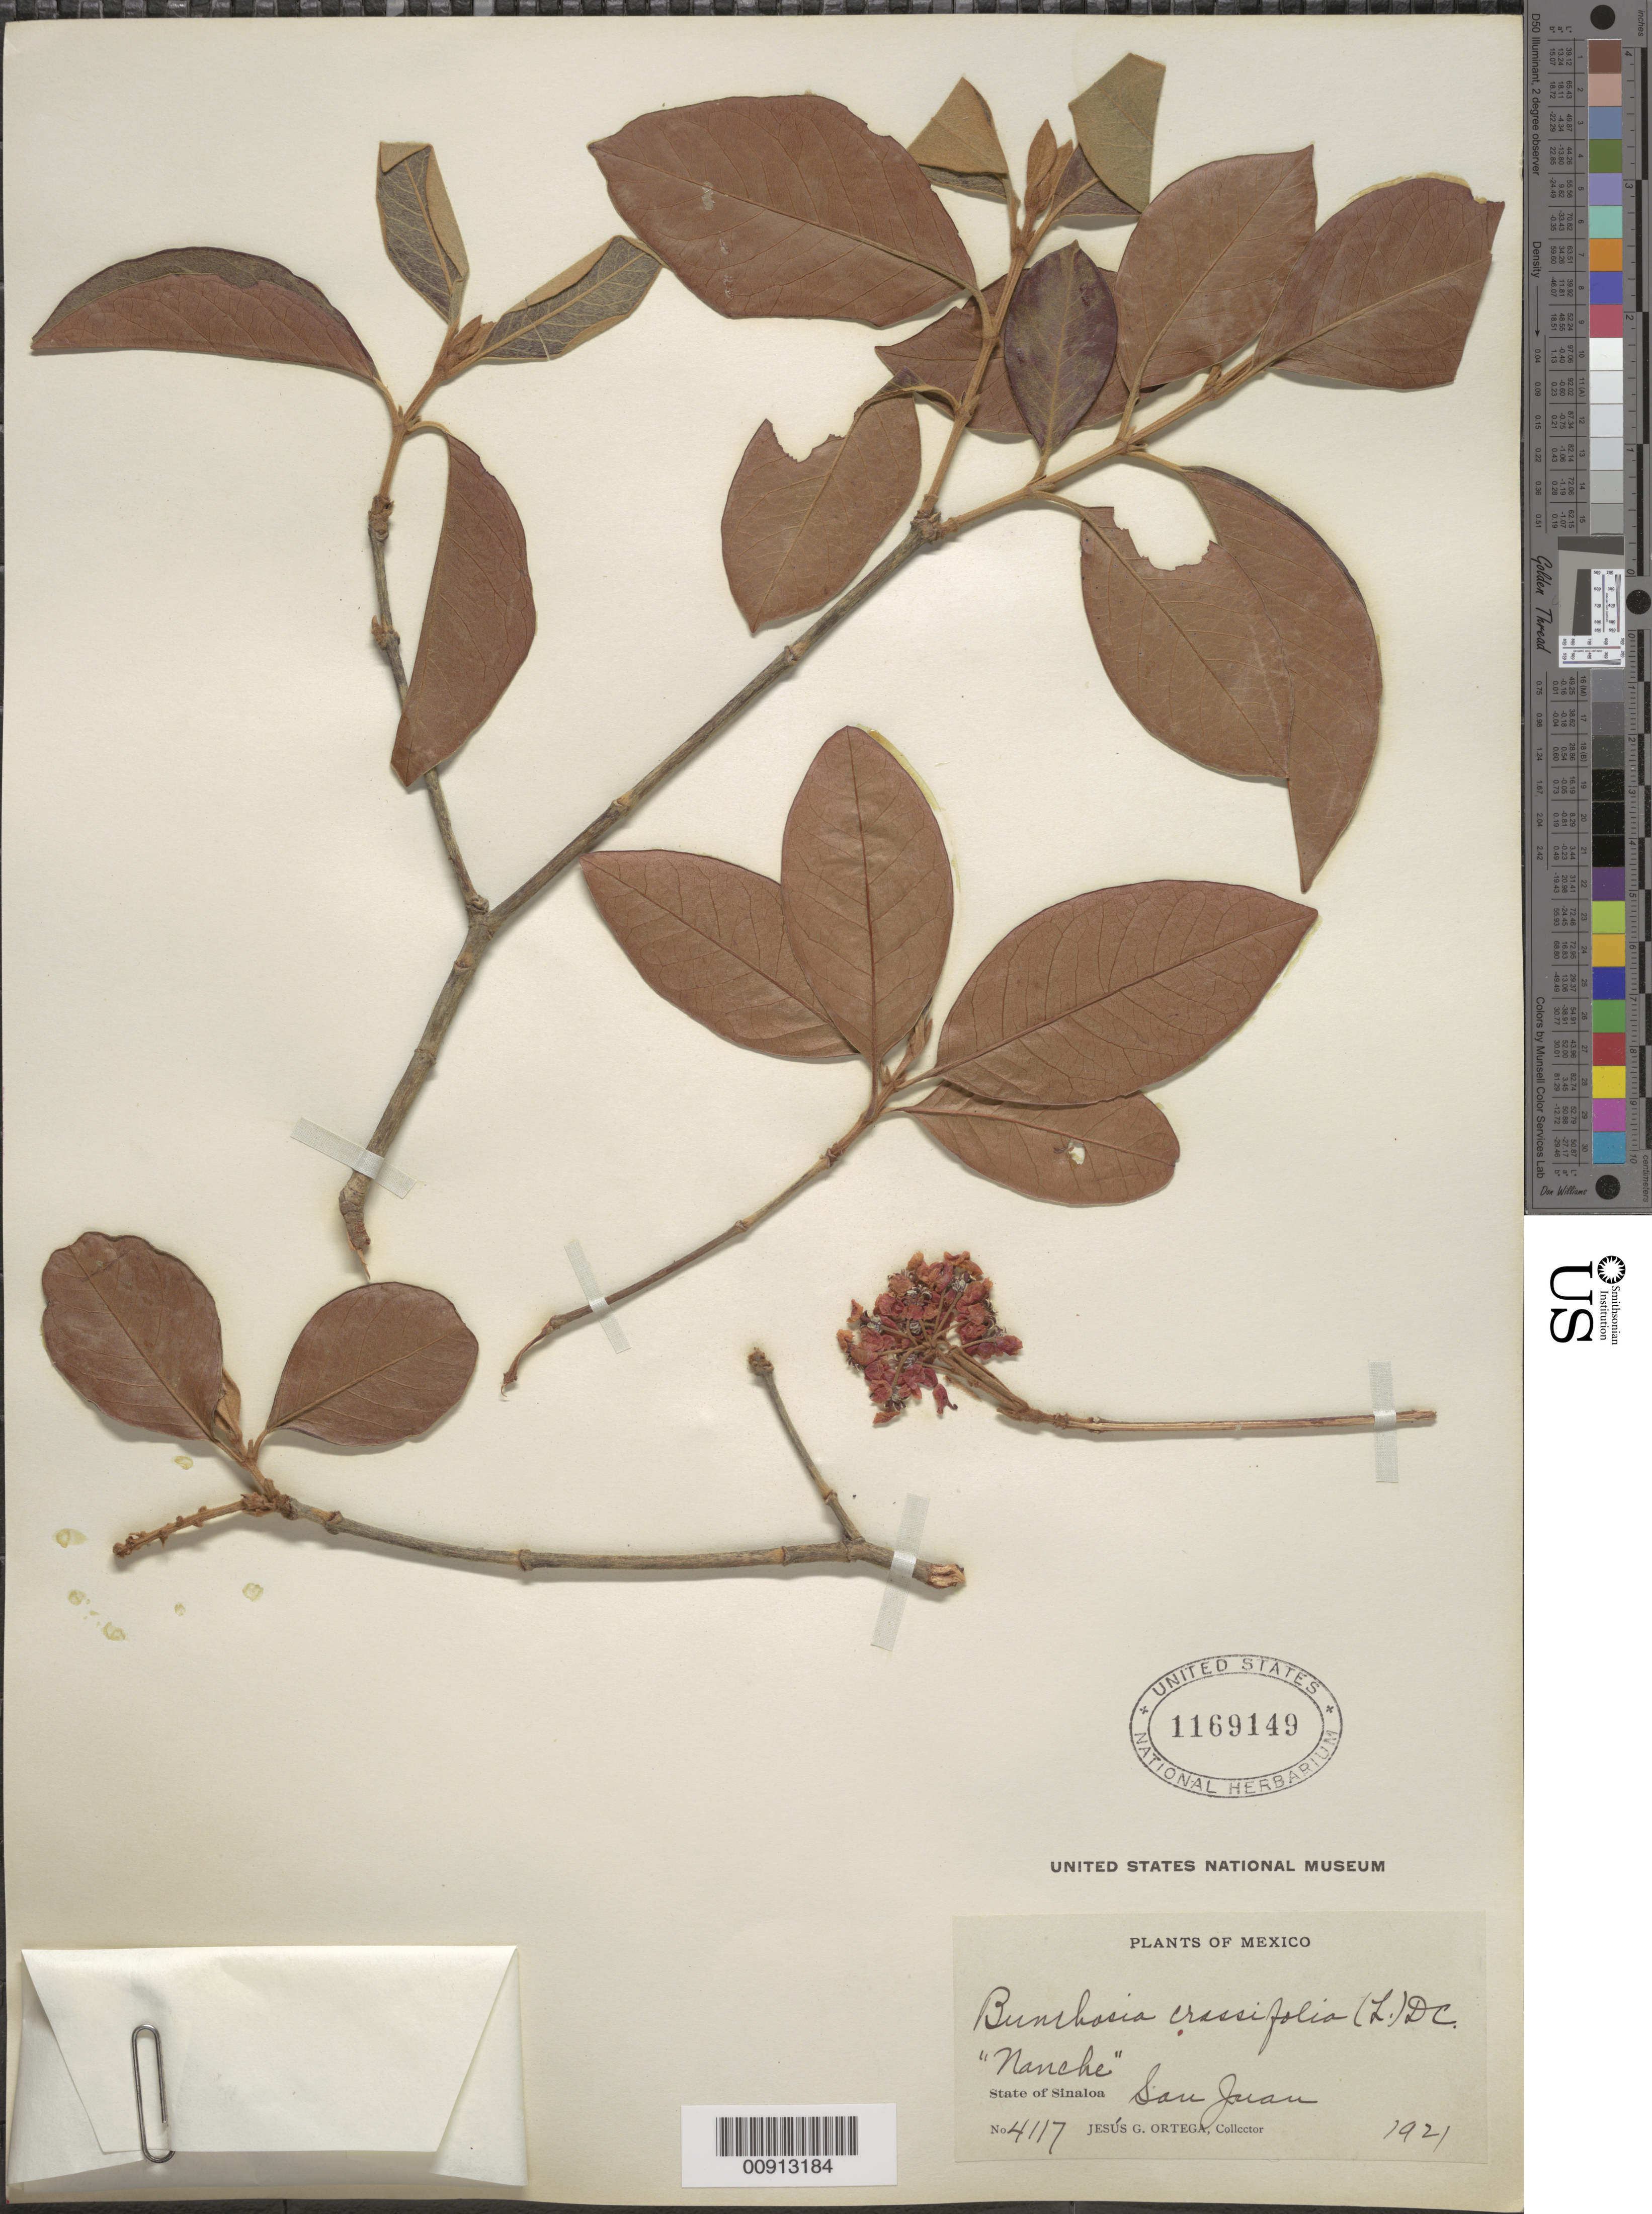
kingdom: Plantae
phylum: Tracheophyta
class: Magnoliopsida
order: Malpighiales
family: Malpighiaceae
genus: Byrsonima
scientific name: Byrsonima crassifolia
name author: (L.) Kunth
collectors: J. Ortega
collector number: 4117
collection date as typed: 1921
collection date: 1921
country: Mexico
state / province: Sinaloa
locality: State of Sinaloa: San Juan.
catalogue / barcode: US 1169149